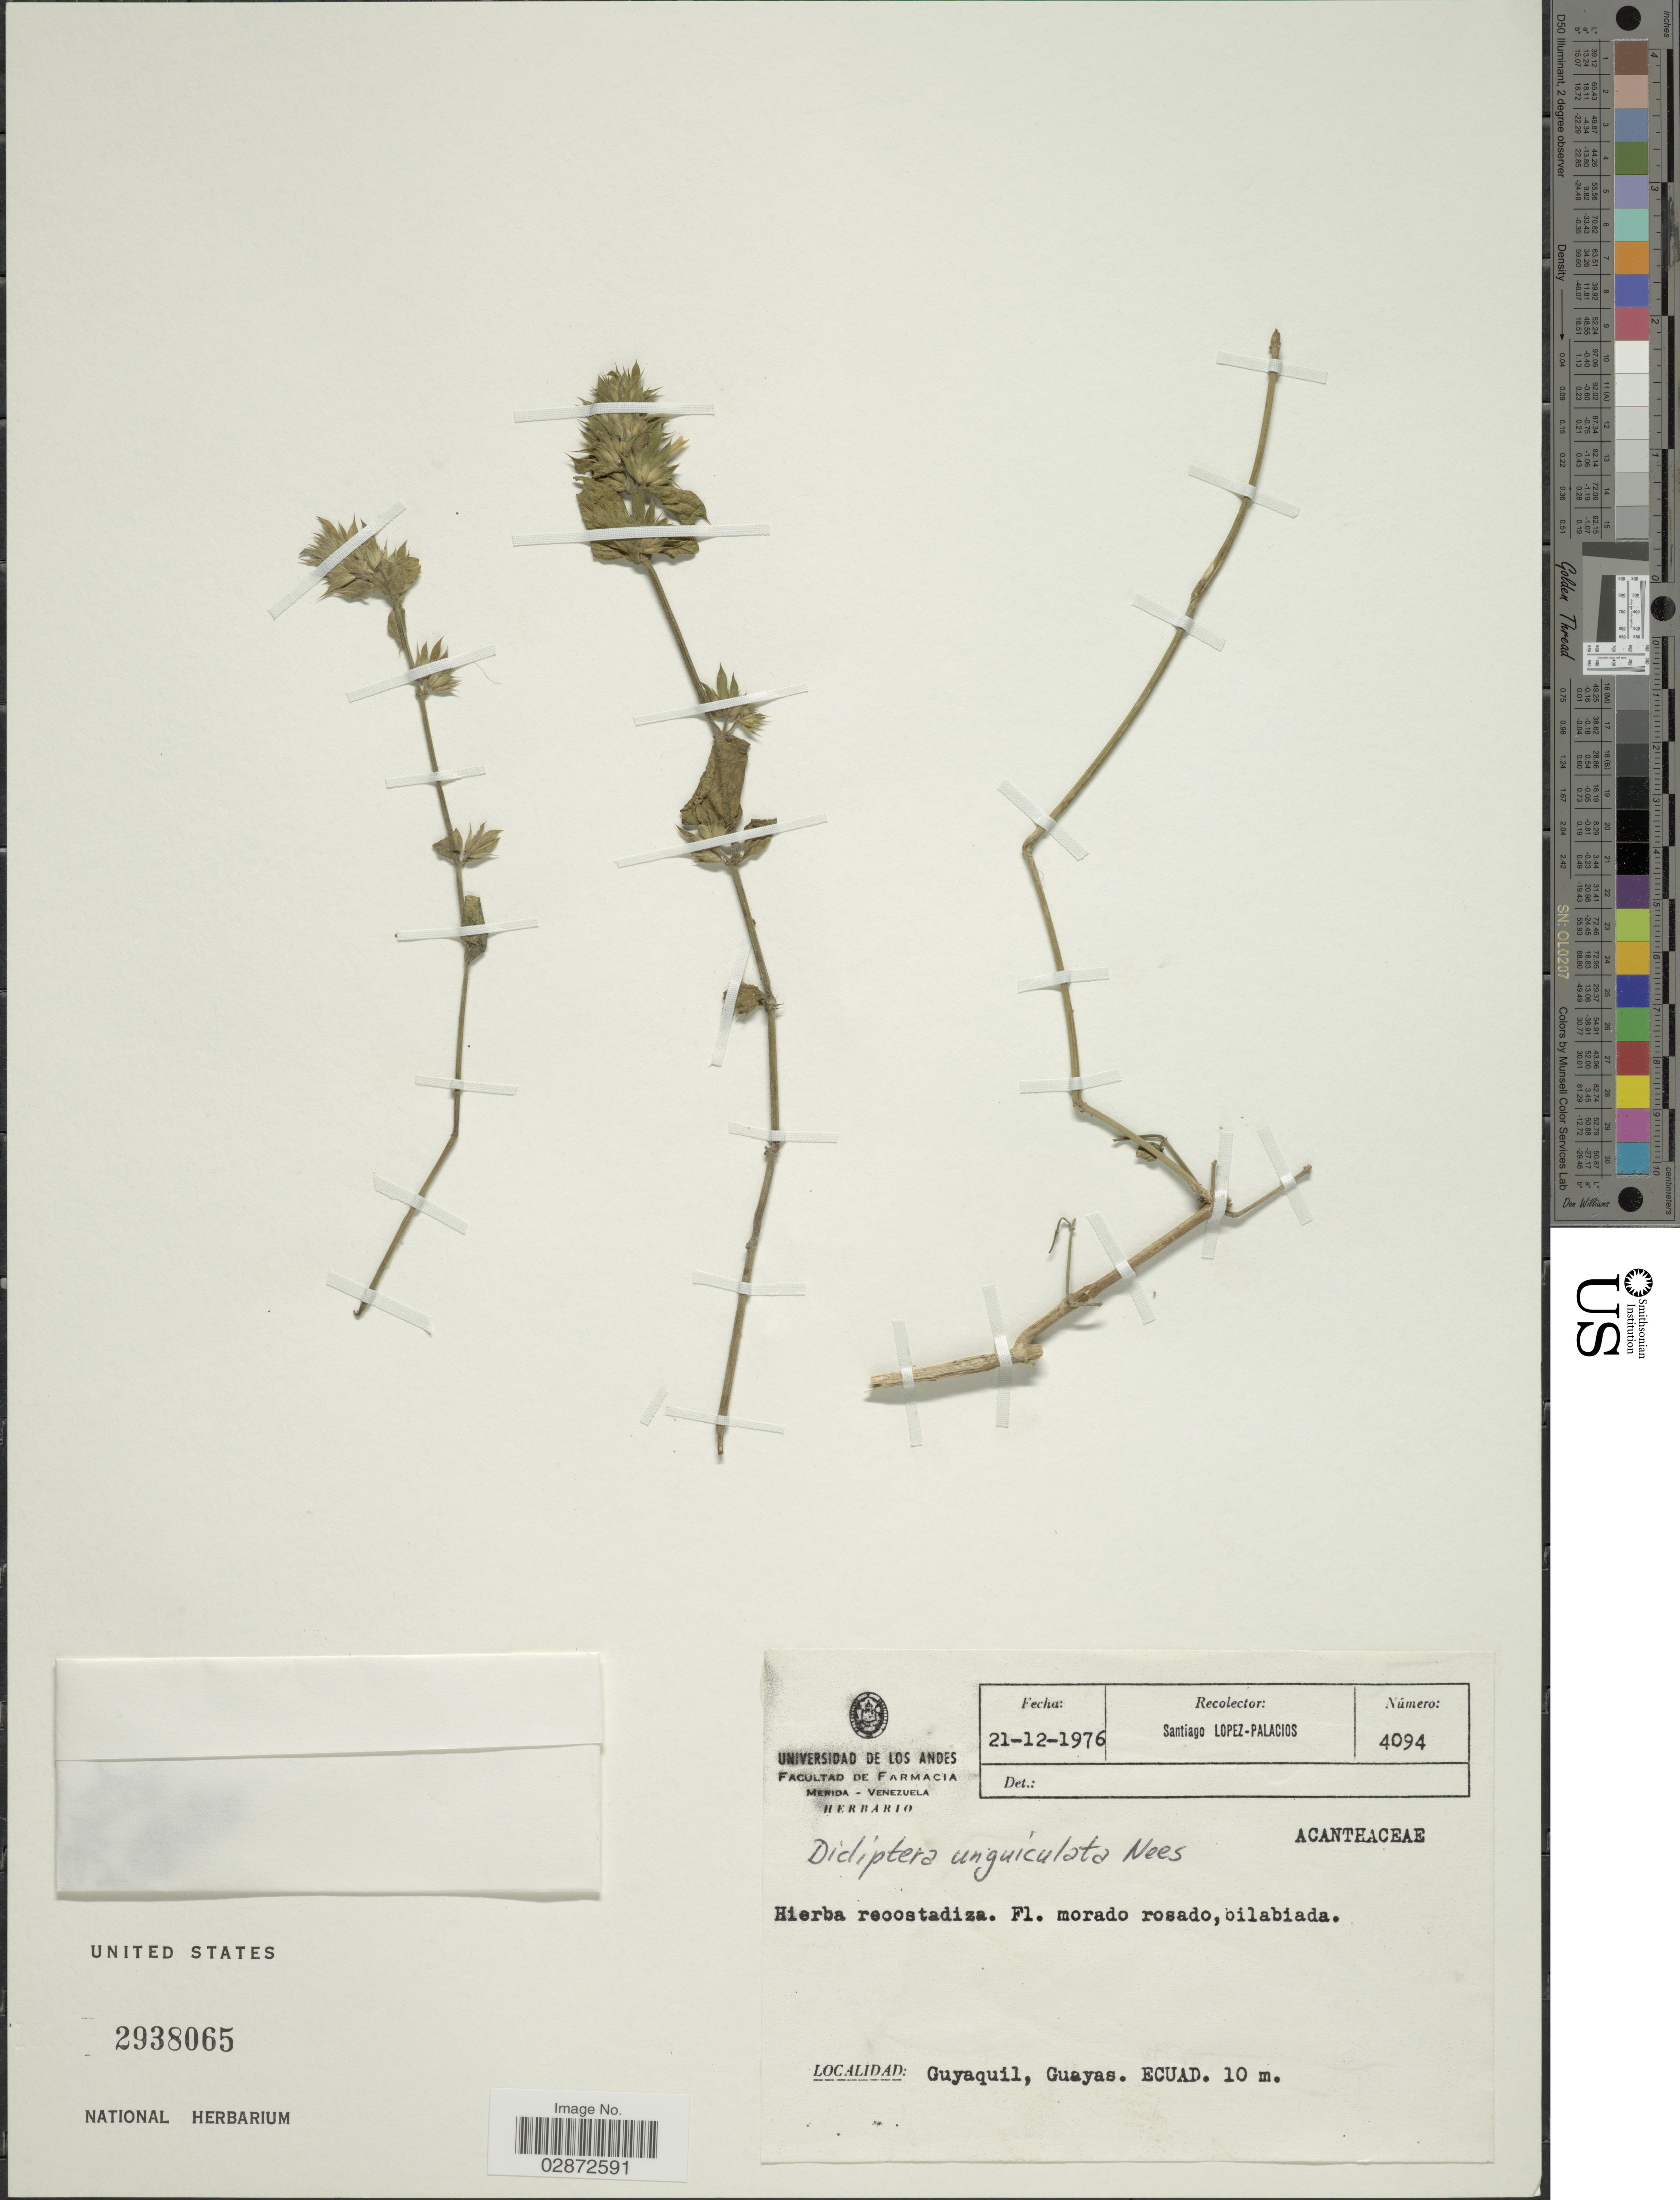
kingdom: Plantae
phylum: Tracheophyta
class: Magnoliopsida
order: Lamiales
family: Acanthaceae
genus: Dicliptera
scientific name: Dicliptera unguiculata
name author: Nees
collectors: S. López-Palacios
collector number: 4094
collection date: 1976-12-21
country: Ecuador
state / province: Guayas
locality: Guayaquil, Guayas.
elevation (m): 10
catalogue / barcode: US 2938065